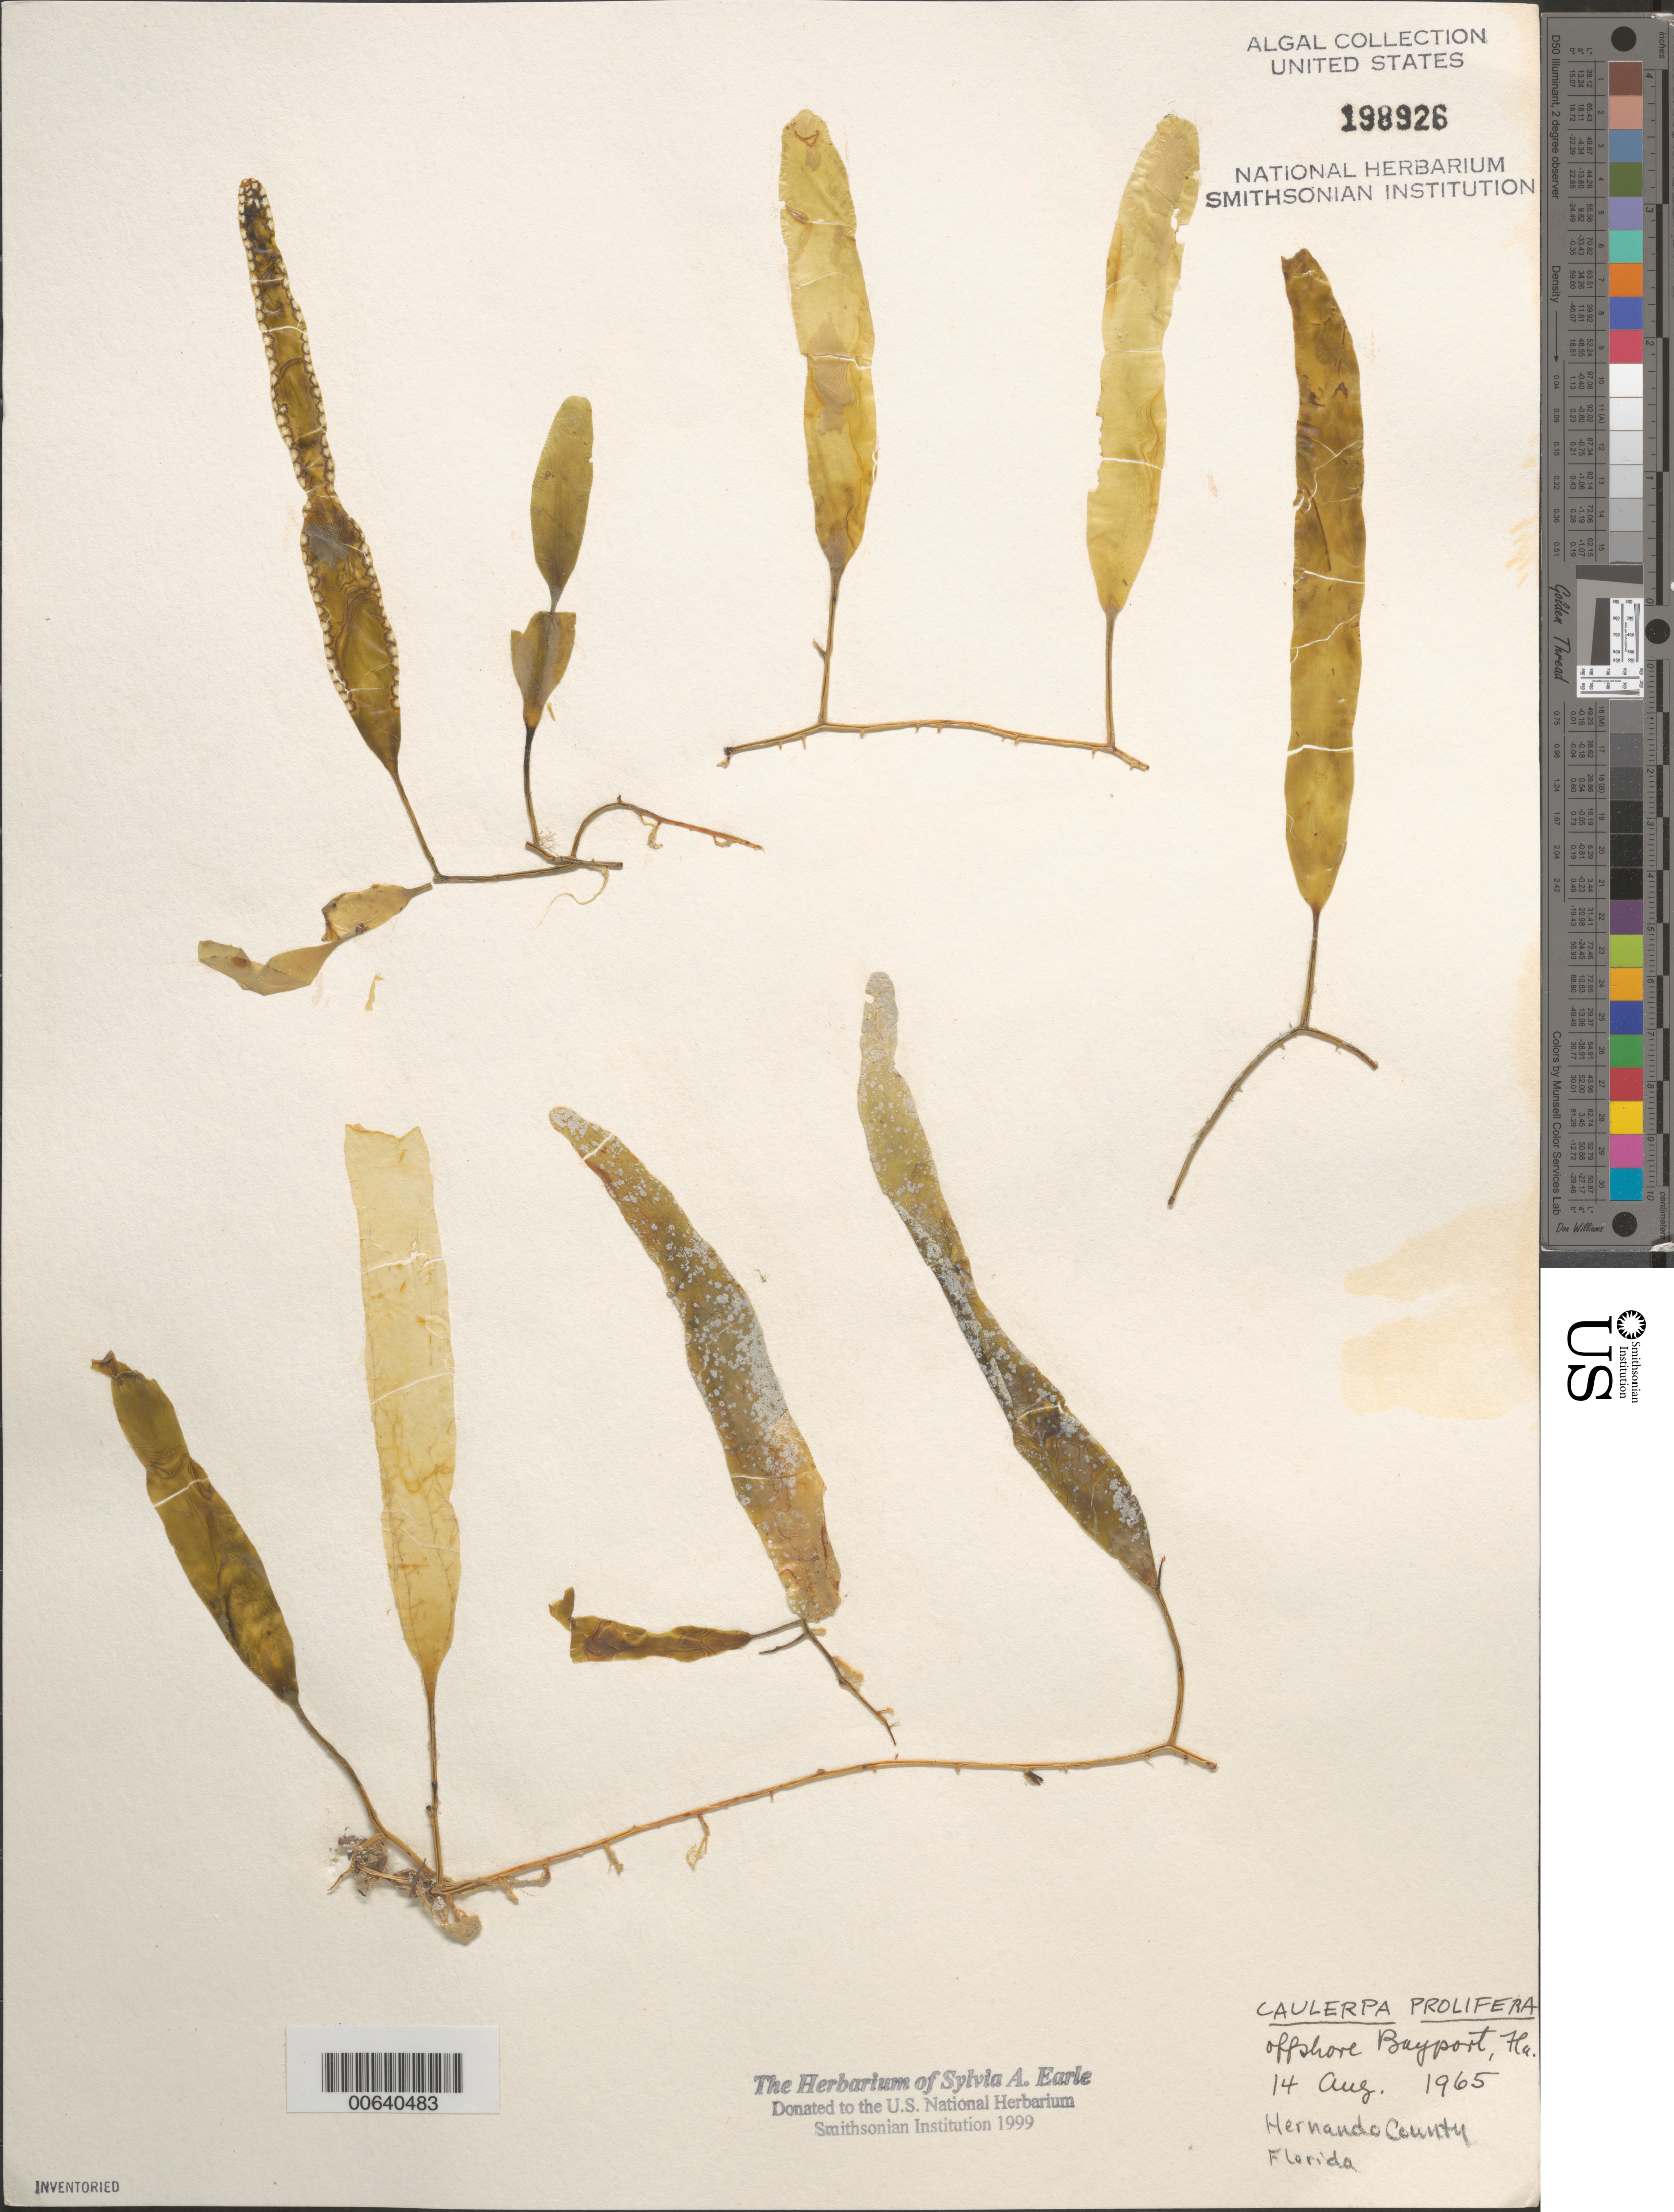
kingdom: Plantae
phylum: Chlorophyta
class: Ulvophyceae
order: Bryopsidales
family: Caulerpaceae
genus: Caulerpa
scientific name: Caulerpa prolifera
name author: (Forssk.) J.V.Lamouroux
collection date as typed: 14 Aug 1965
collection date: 1965-08-14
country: United States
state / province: Florida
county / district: Hernando County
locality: Off Bayport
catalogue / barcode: US 198926